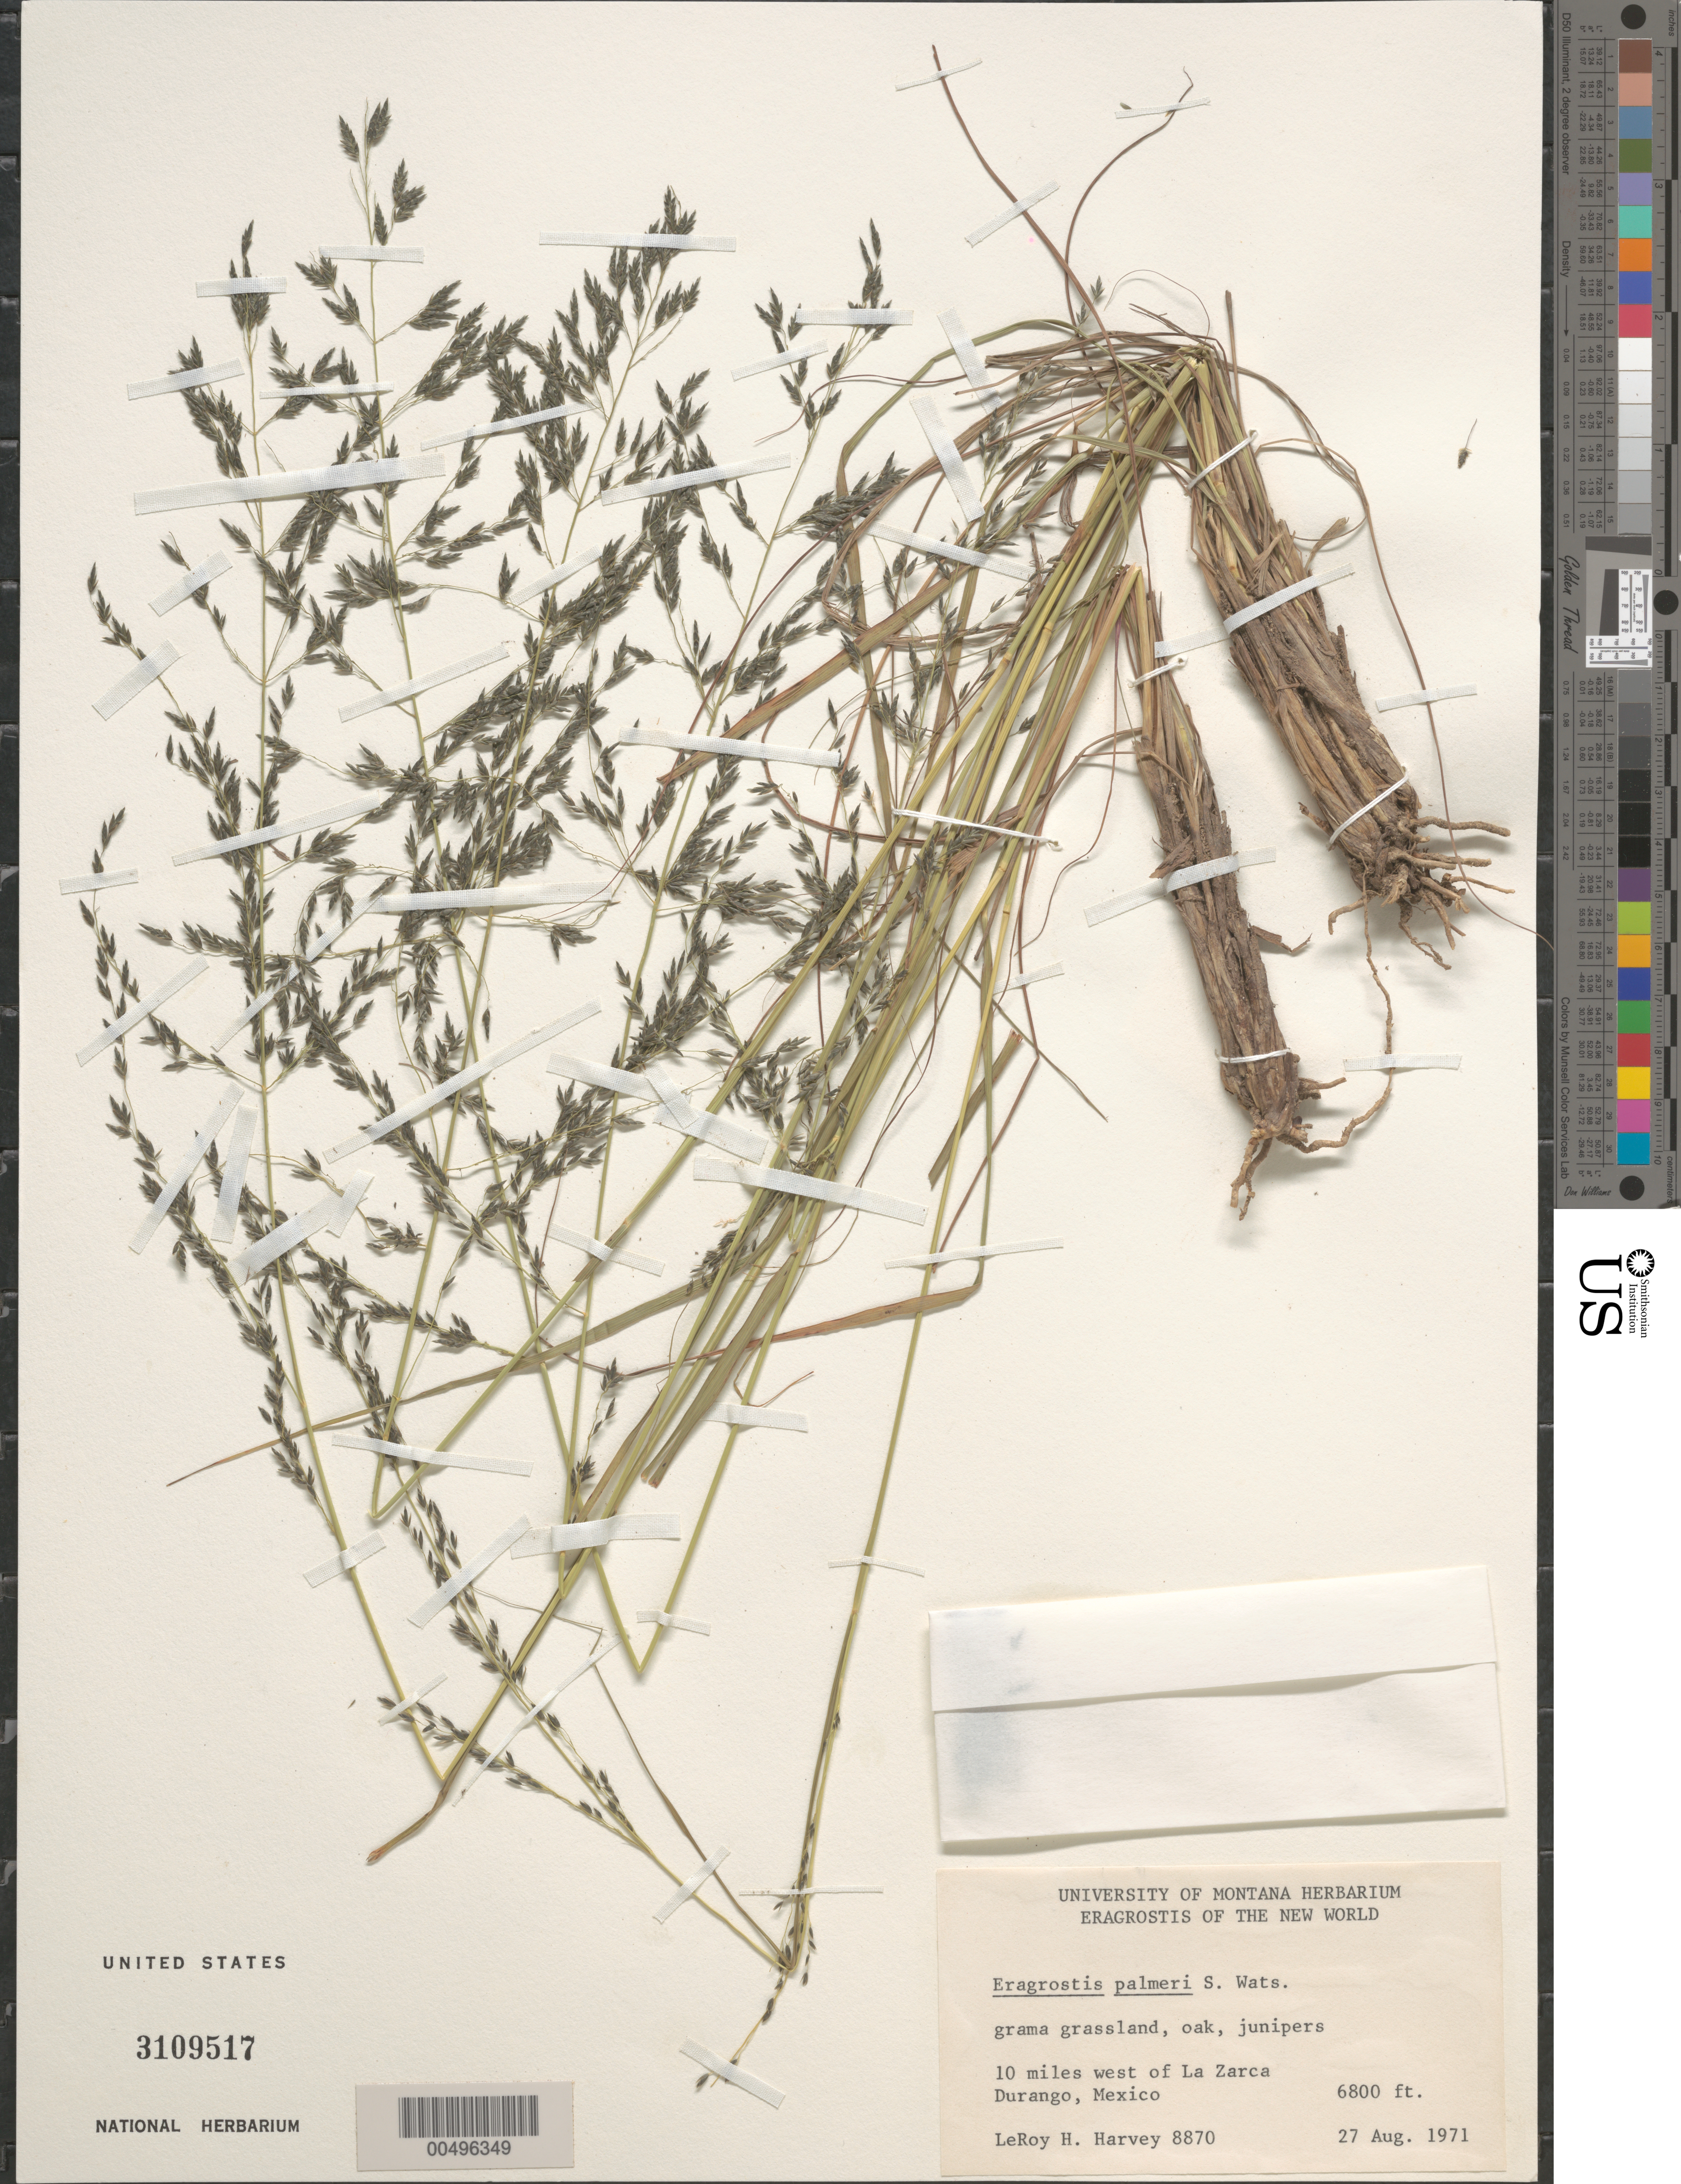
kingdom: Plantae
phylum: Tracheophyta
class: Liliopsida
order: Poales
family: Poaceae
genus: Eragrostis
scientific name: Eragrostis palmeri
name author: S. Watson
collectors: L. H. Harvey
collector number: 8870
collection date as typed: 27 Aug 1971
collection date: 1971-08-27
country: Mexico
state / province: Durango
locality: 10 mi W of La Zarca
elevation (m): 2073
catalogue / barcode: US 3109517